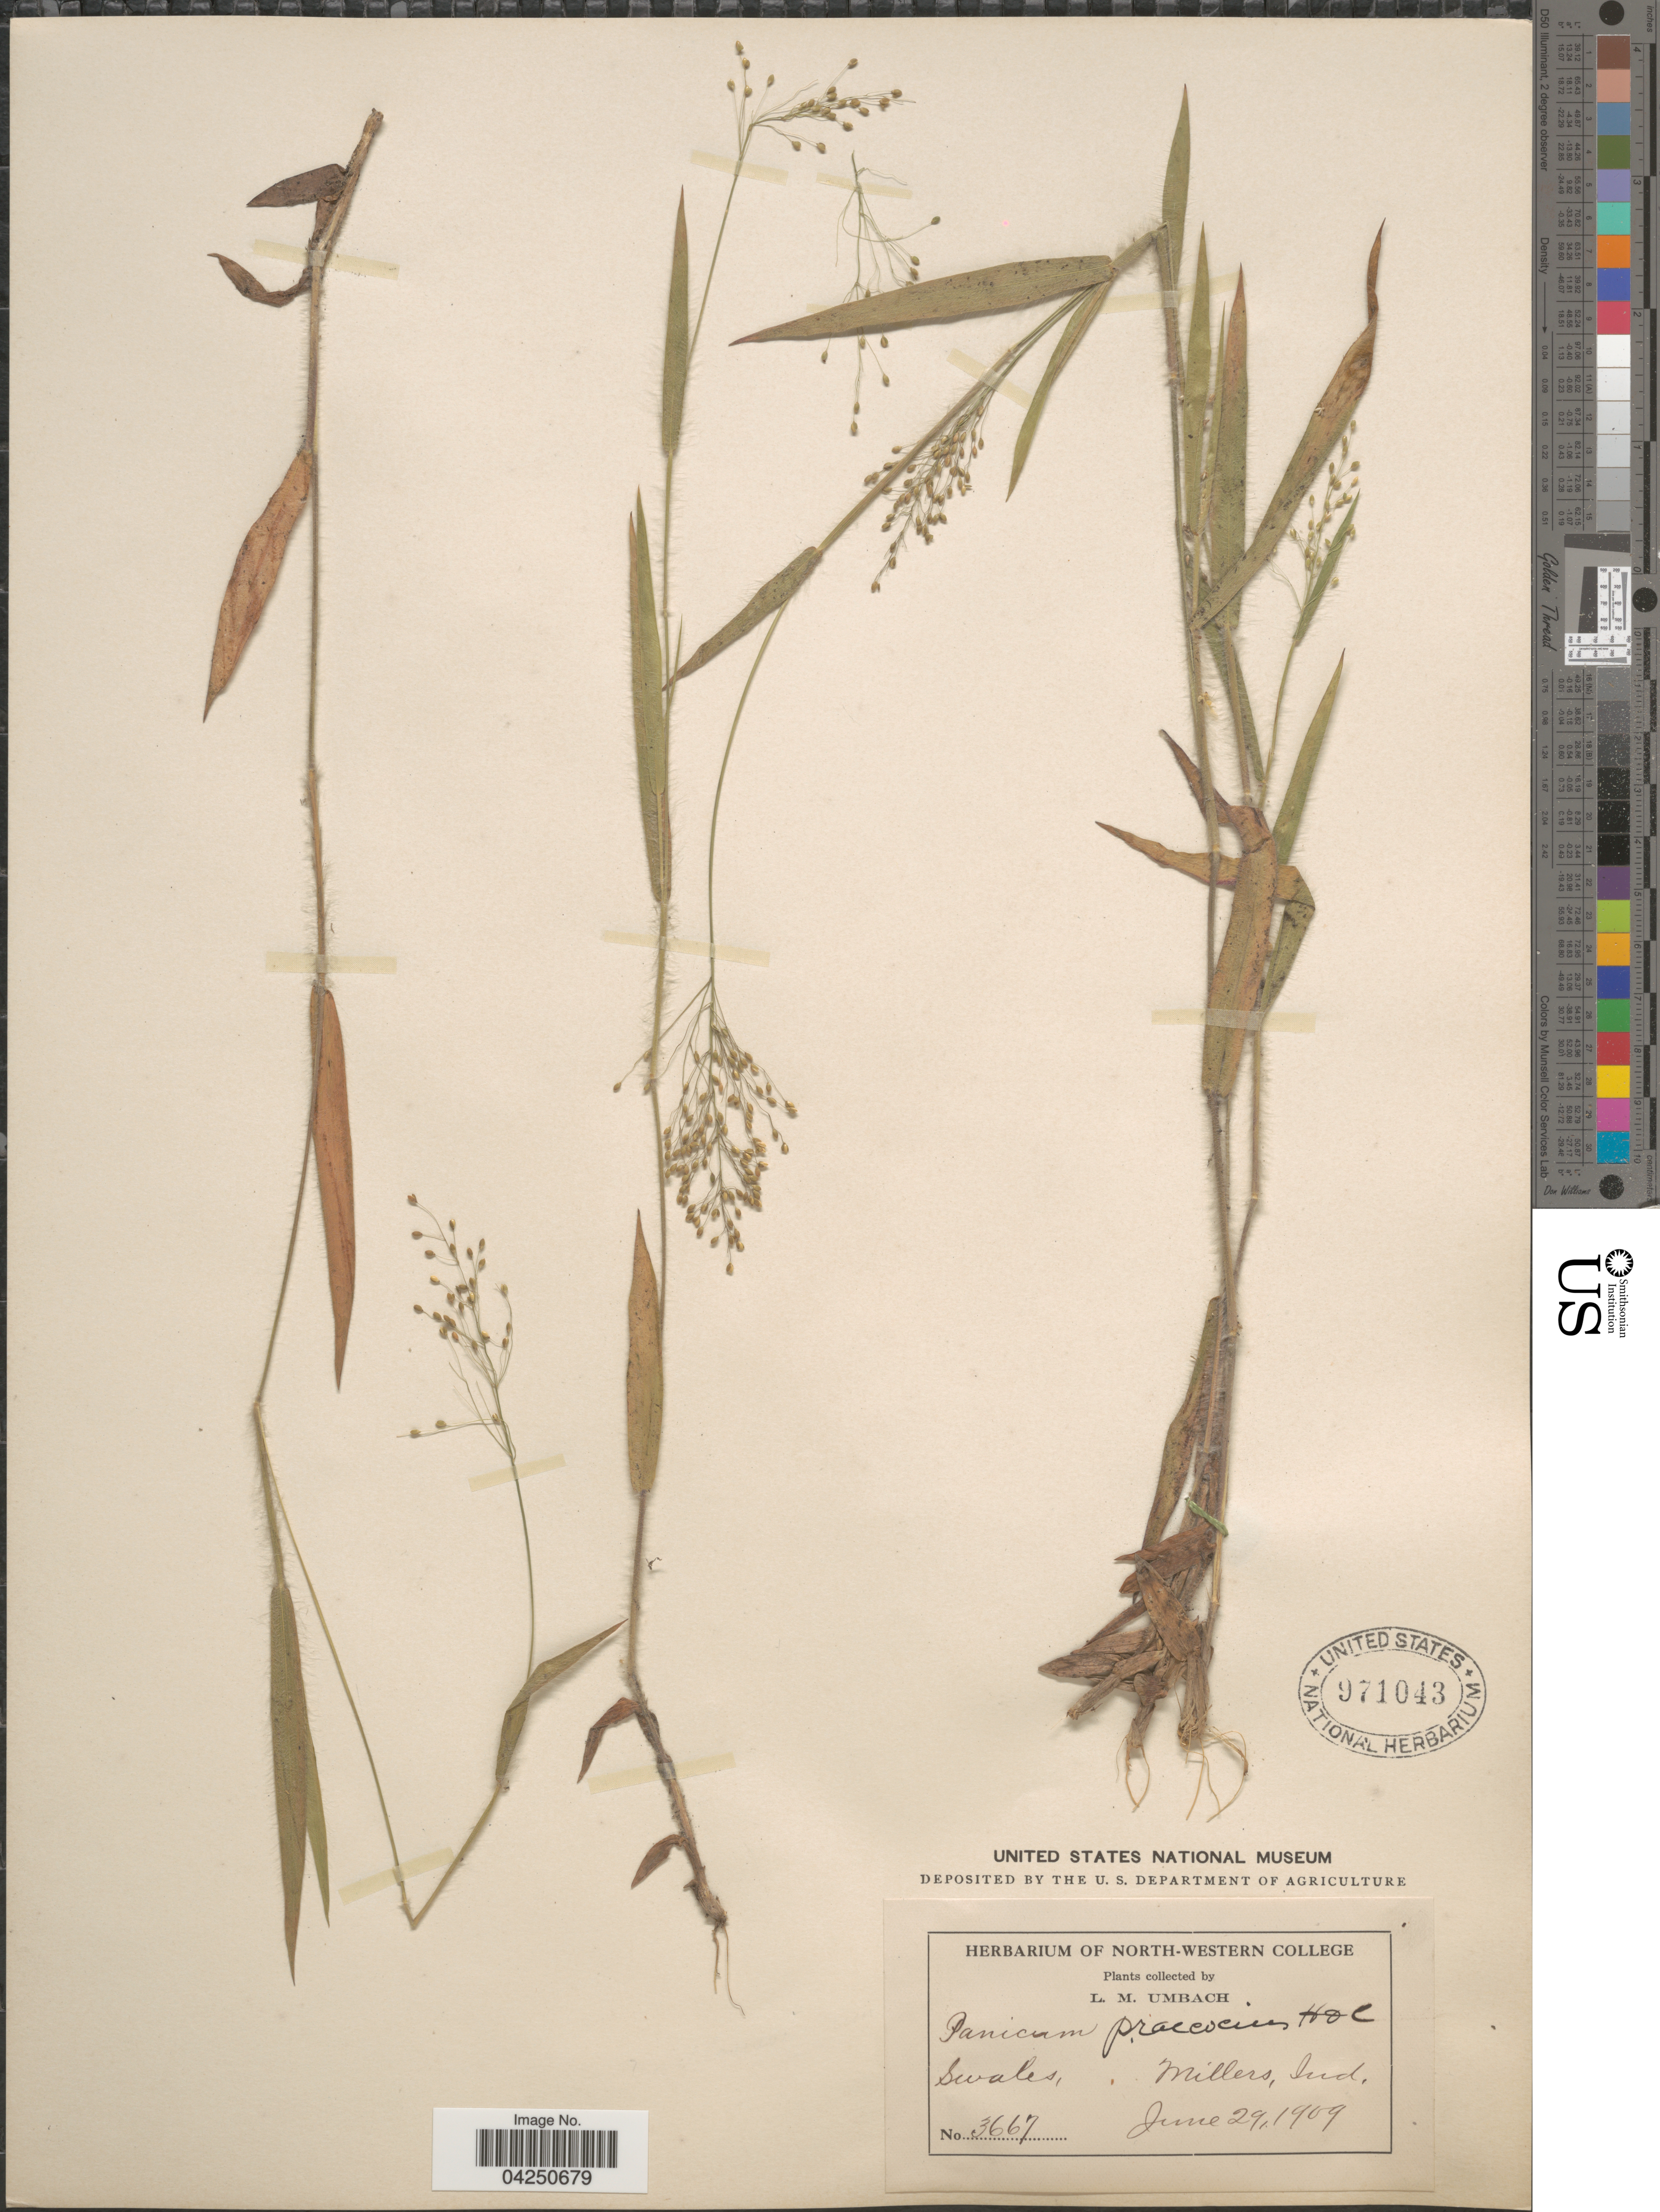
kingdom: Plantae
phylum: Tracheophyta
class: Liliopsida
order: Poales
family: Poaceae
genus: Dichanthelium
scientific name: Dichanthelium acuminatum var. acuminatum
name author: (Sw.) Gould & C.A. Clark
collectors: L. M. Umbach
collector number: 3667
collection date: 1909-06-29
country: United States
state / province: Indiana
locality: Swales, Millers.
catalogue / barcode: US 971043